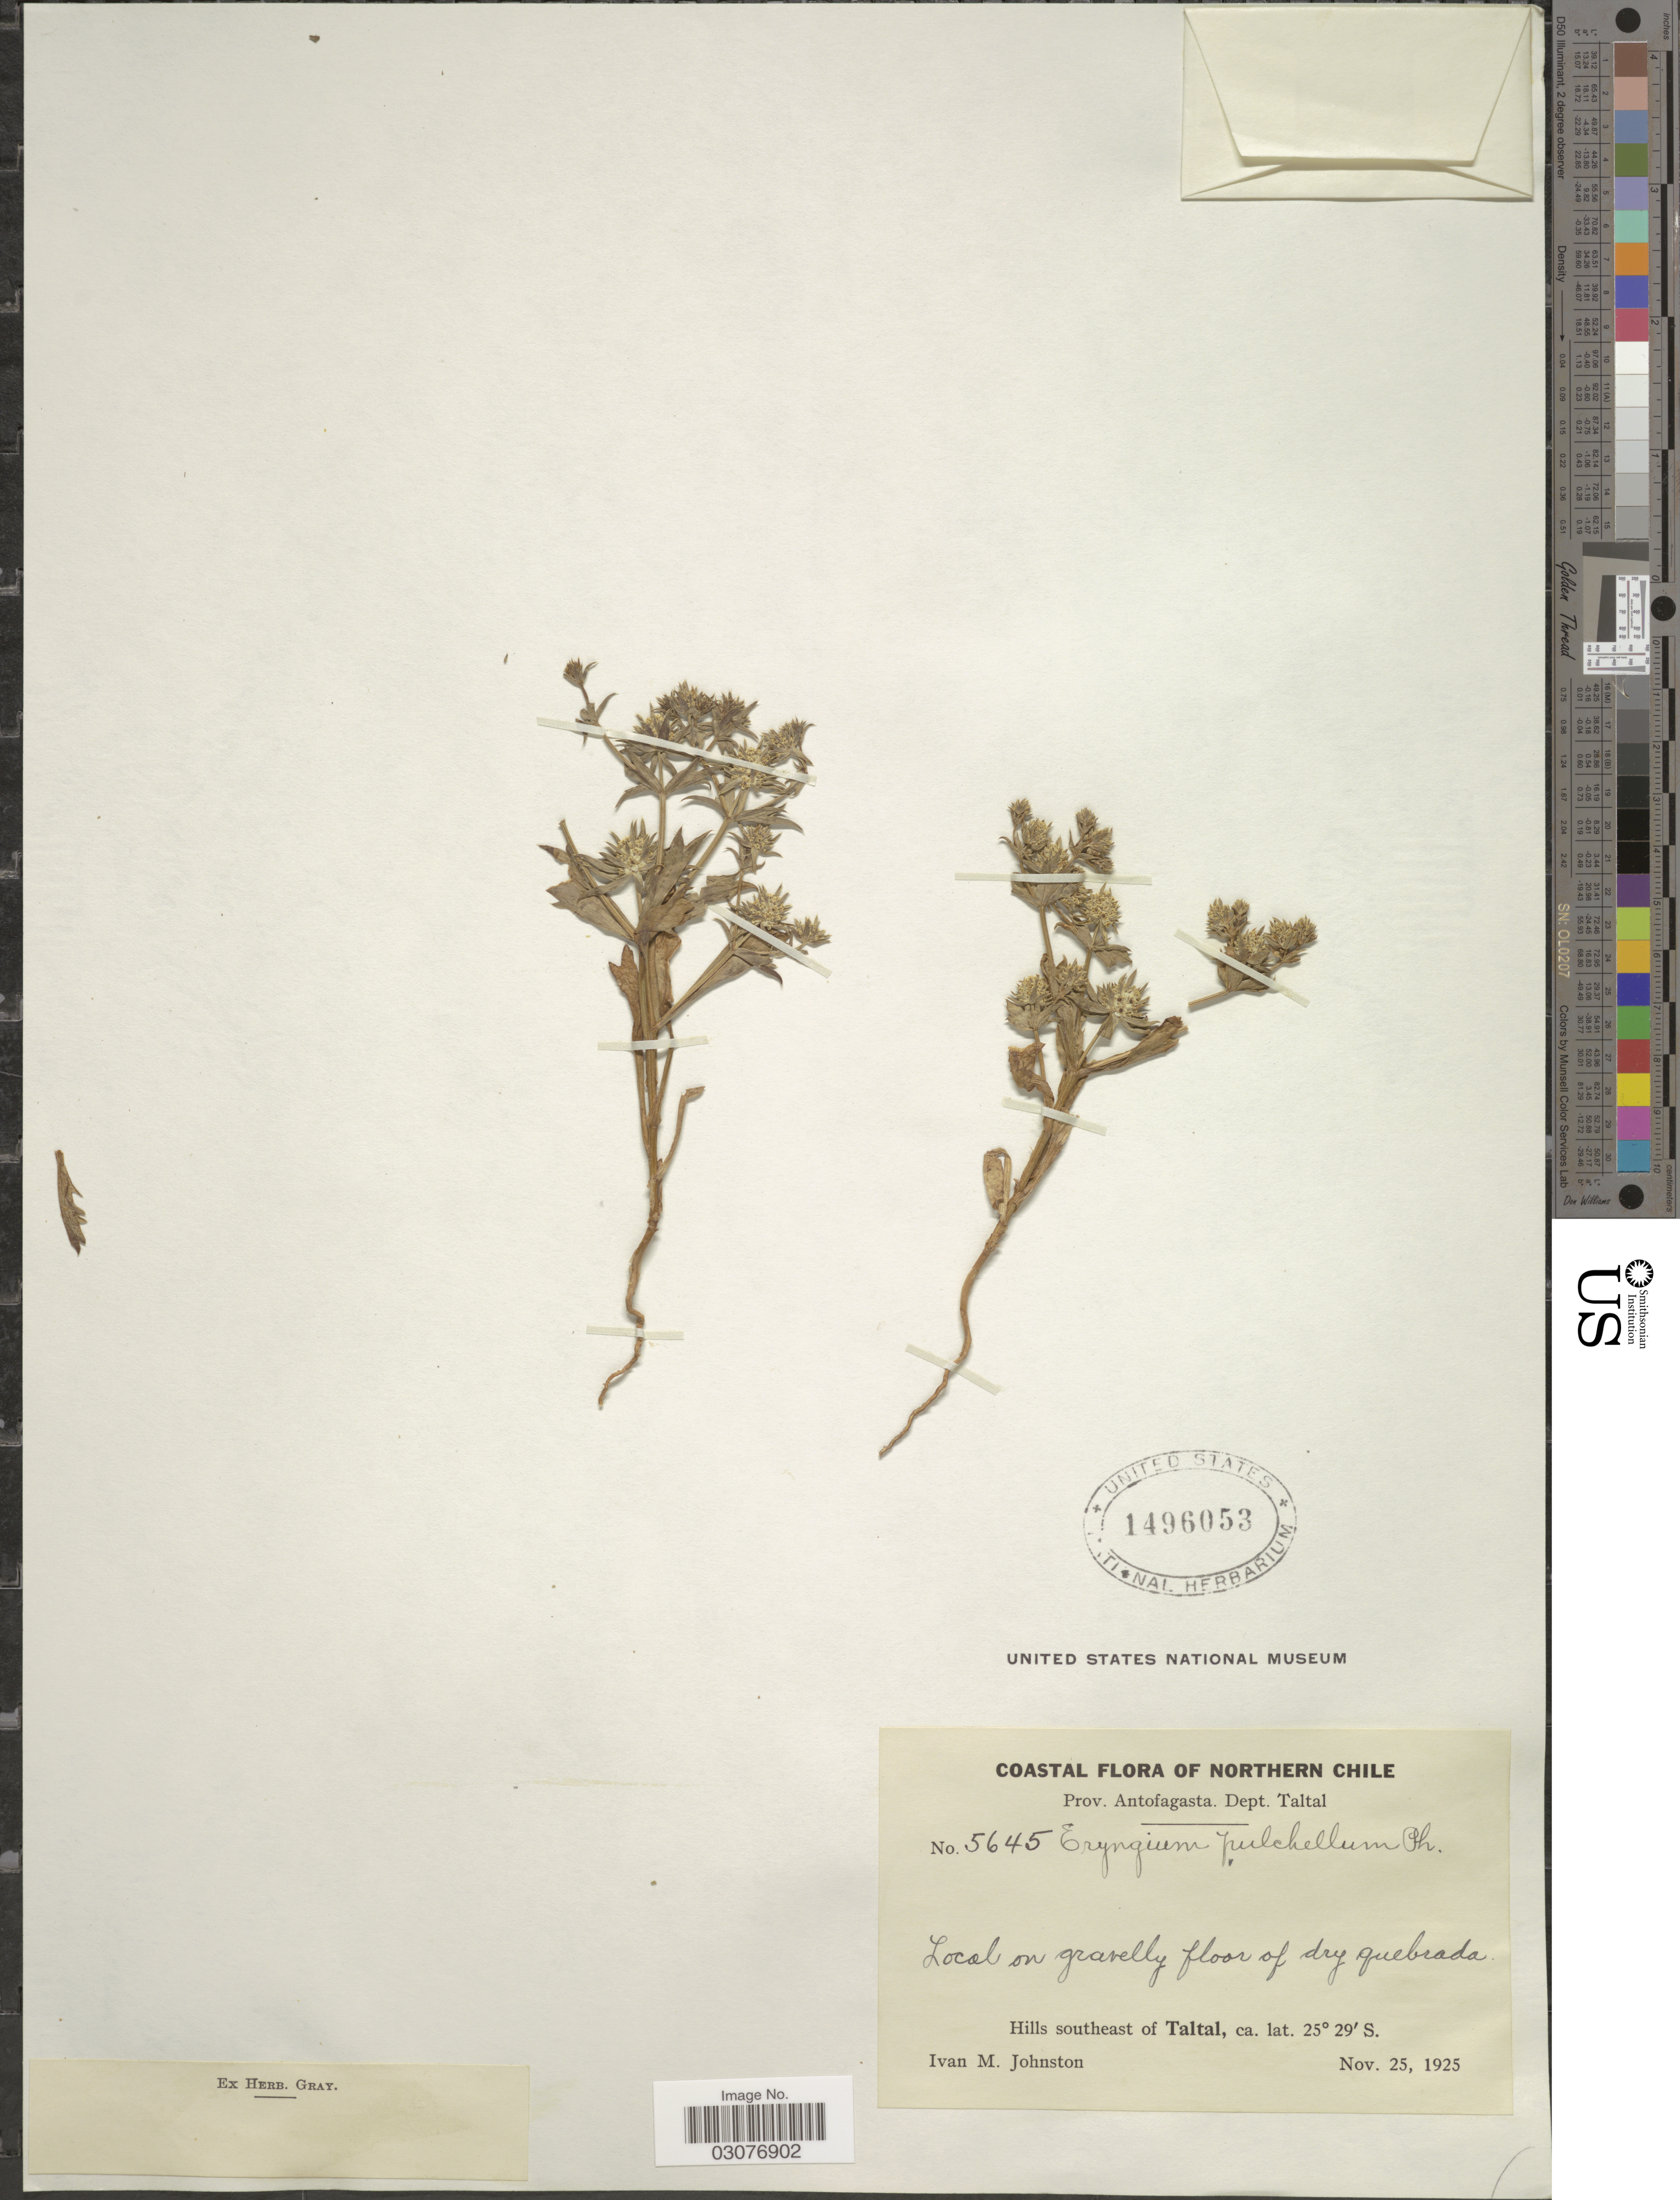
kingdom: Plantae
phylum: Tracheophyta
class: Magnoliopsida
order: Apiales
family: Apiaceae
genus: Eryngium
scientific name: Eryngium pulchellum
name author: Phil.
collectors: I.M. Johnston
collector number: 5645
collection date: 1925-11-25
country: Chile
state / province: Antofagasta (II)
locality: Northern Chile. Dept. Taltal. Hills southeast of Taltal.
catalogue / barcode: US 1496053